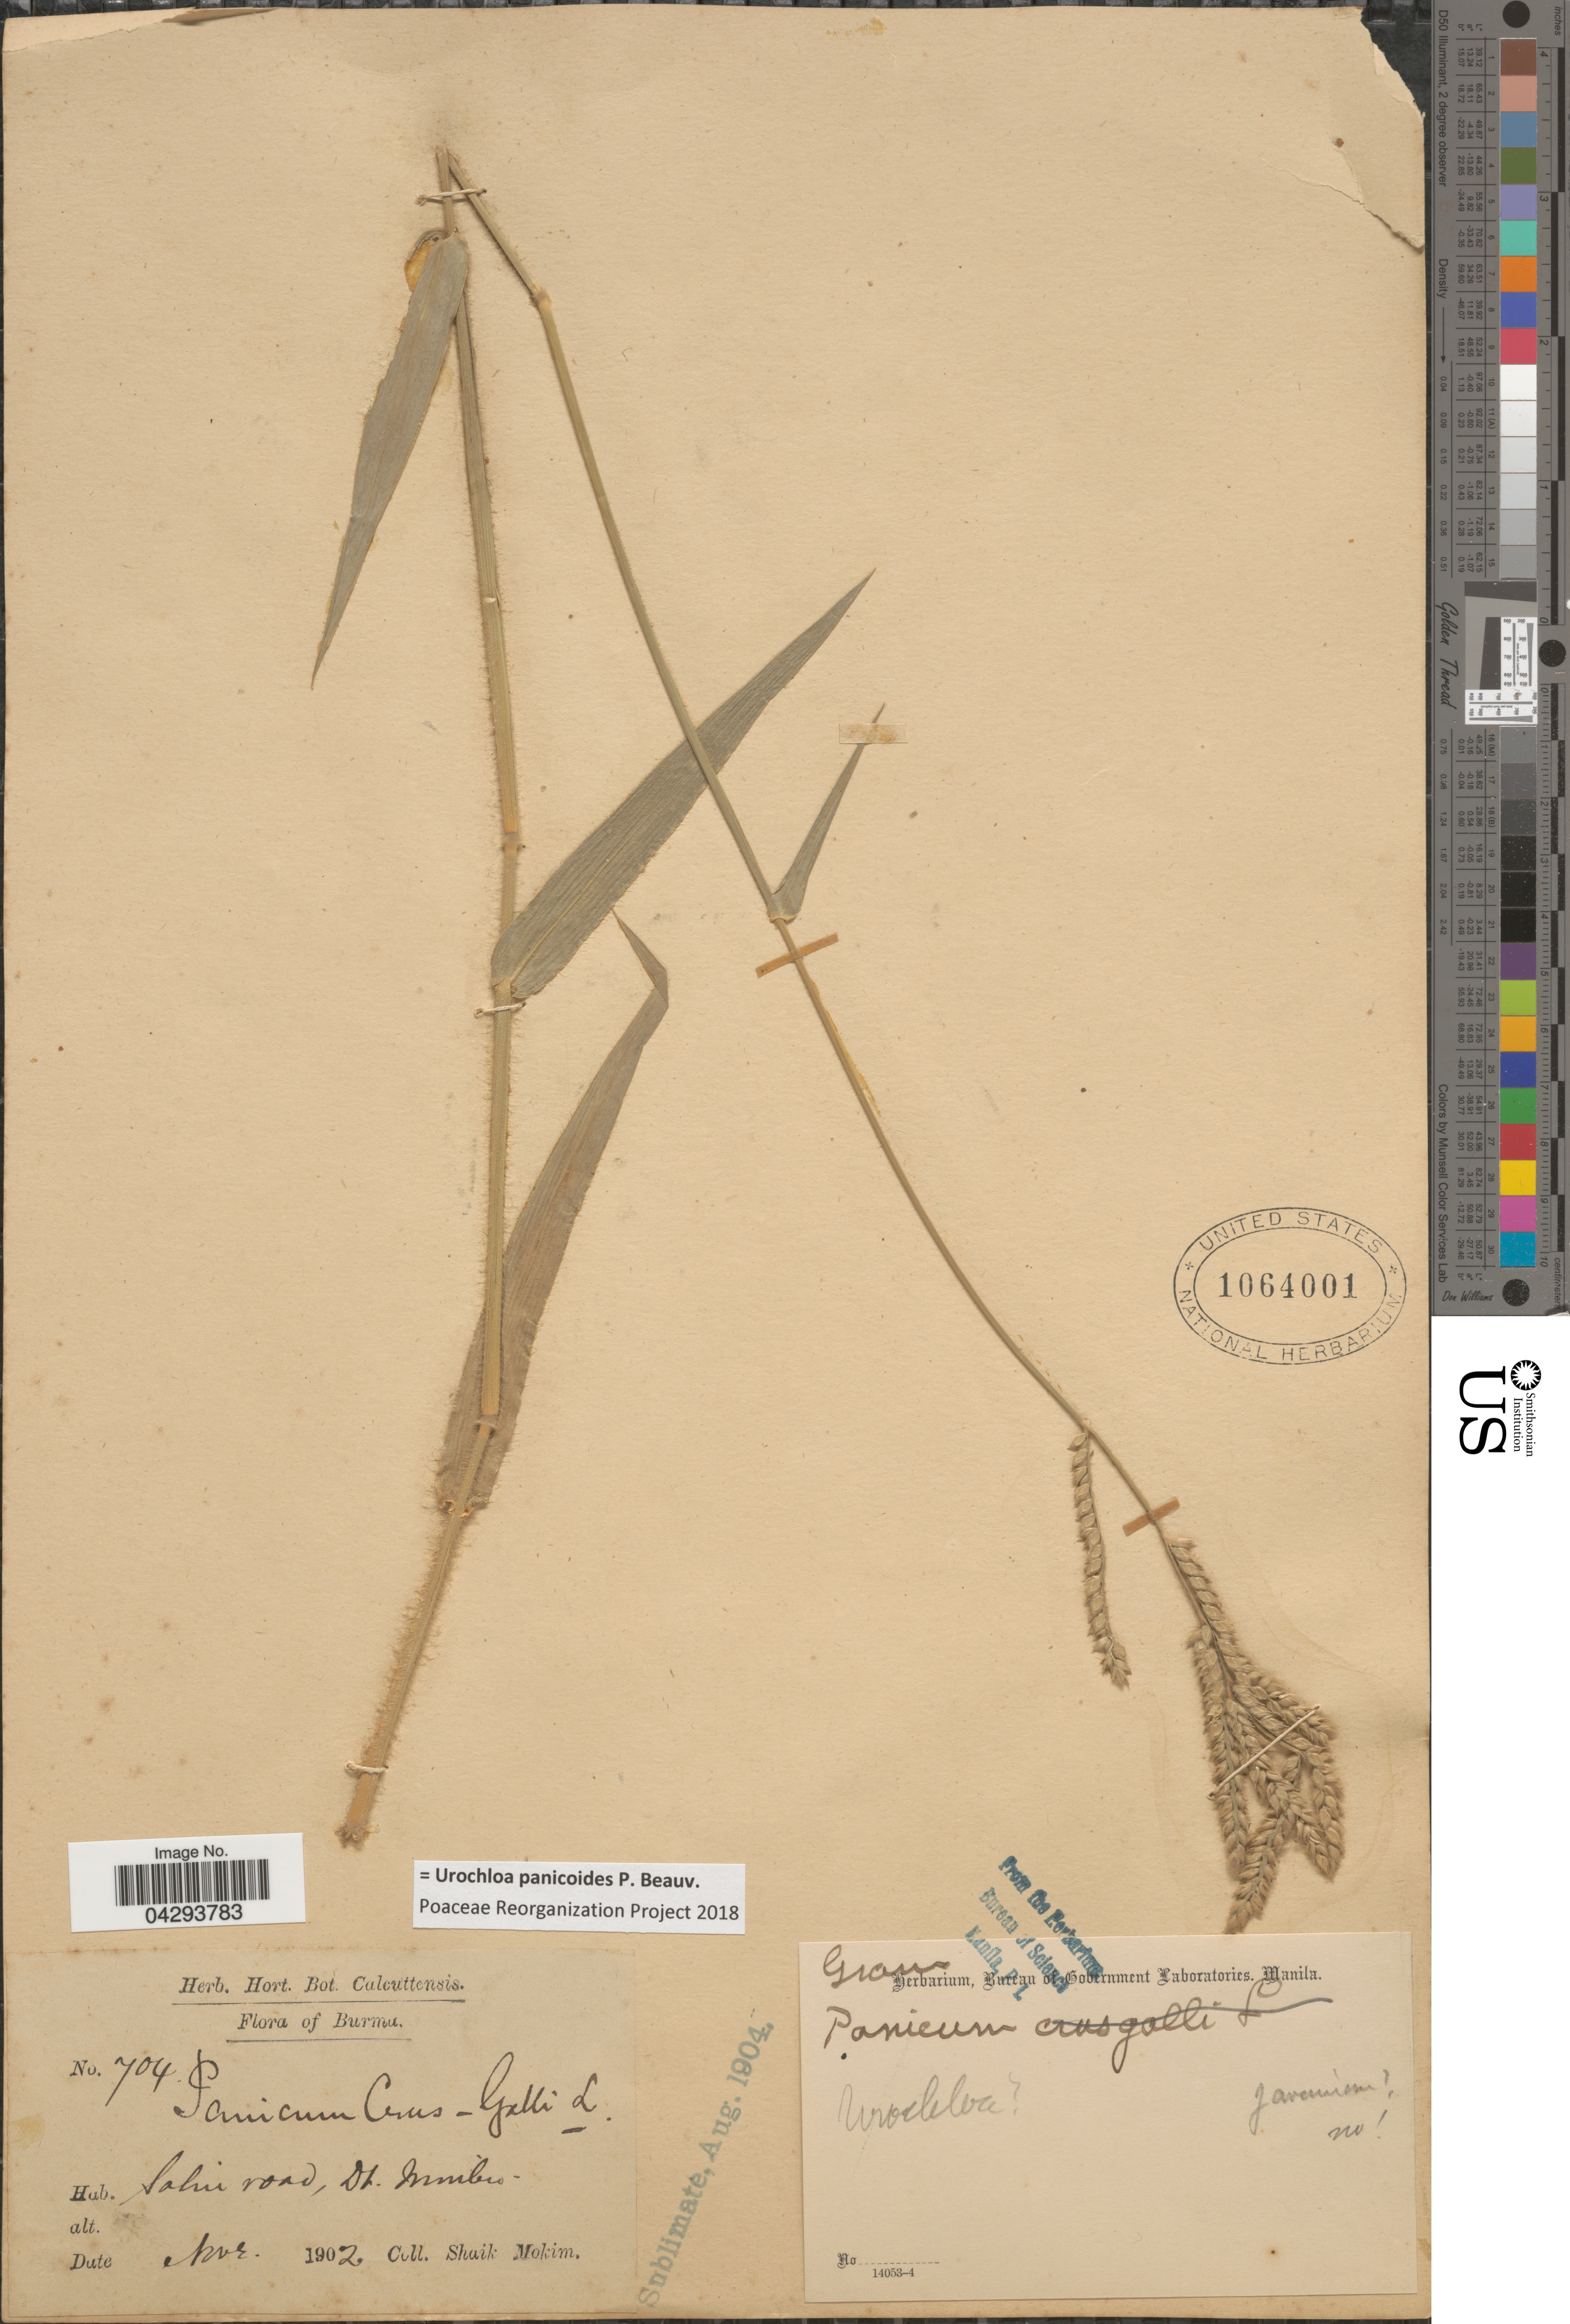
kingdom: Plantae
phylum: Tracheophyta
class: Liliopsida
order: Poales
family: Poaceae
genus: Urochloa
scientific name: Urochloa panicoides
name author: P. Beauv.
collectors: S. Mokim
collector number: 704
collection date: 1902-11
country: Myanmar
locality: Burma. Sahin road, Dt. Minbio. [interpreted]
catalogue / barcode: US 1064001